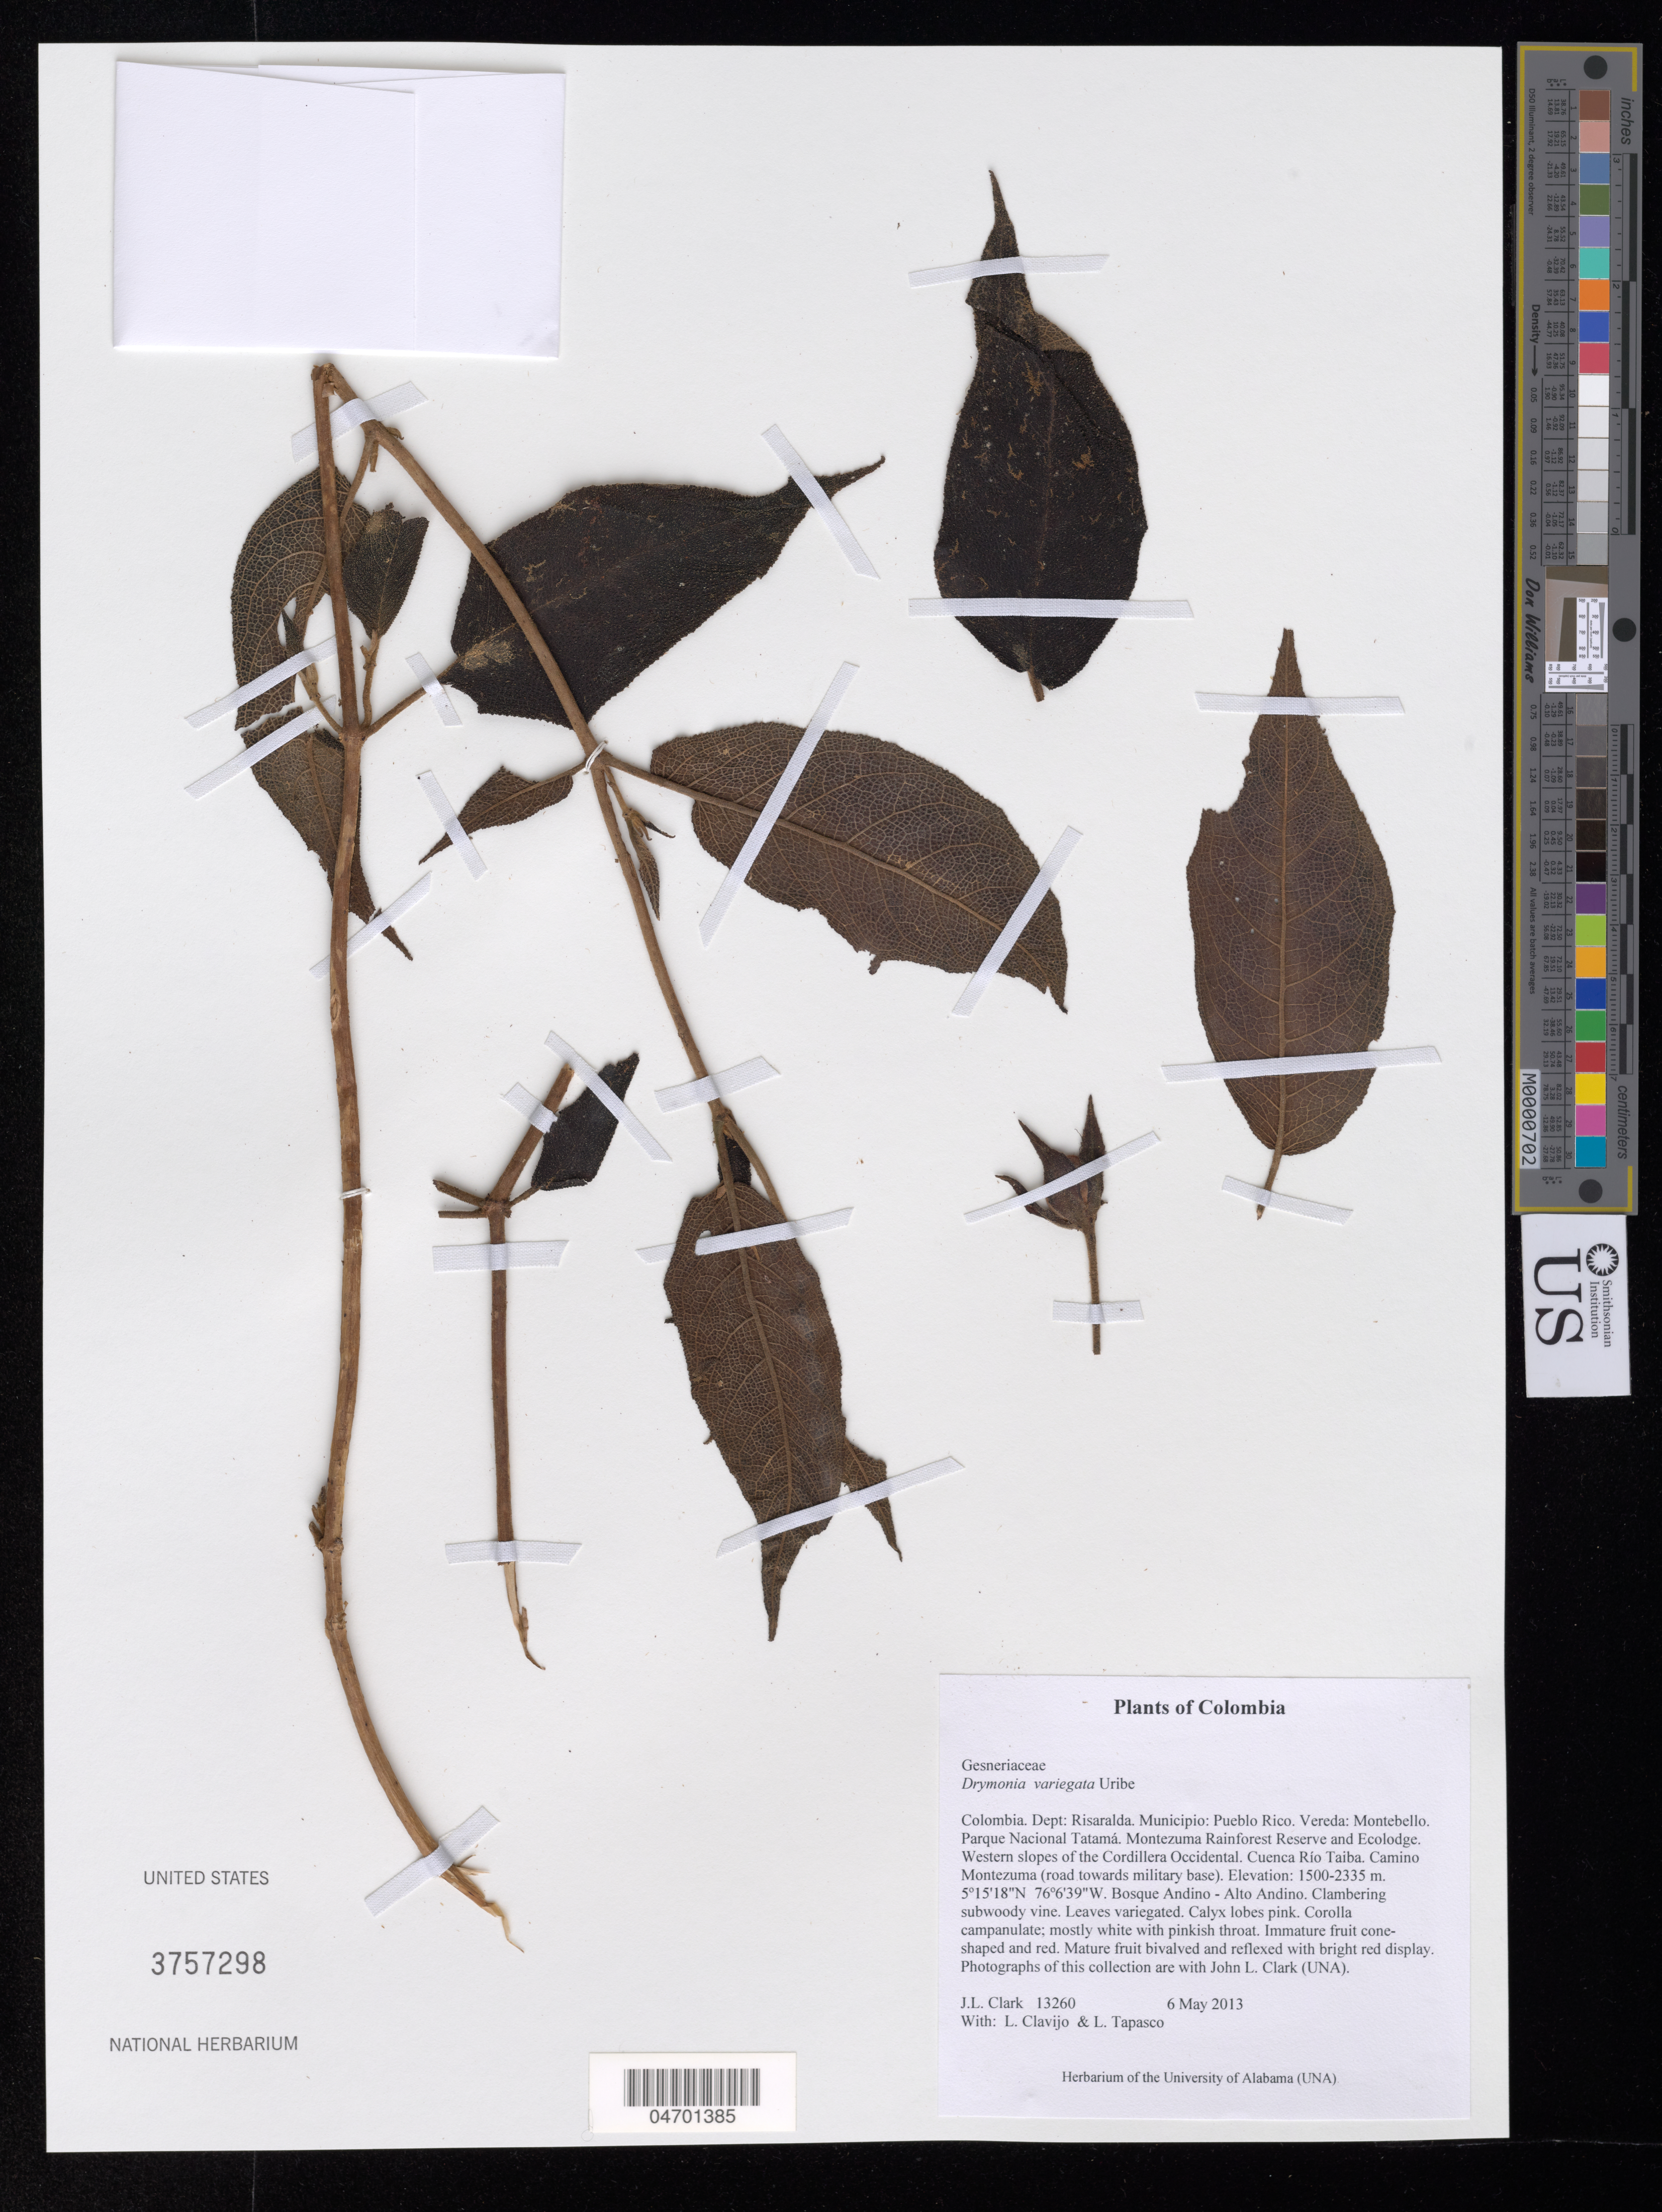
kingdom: Plantae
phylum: Tracheophyta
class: Magnoliopsida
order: Lamiales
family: Gesneriaceae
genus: Drymonia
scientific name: Drymonia variegata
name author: L. Uribe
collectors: J. L. Clark, L. Clavijo & D. Olstein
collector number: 13260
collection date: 2013-05-06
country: Colombia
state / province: Risaralda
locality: Dept: Risaralda. Municipio: Pueblo Rico. Vereda: Montebello. Parque Nacional Tatamá. Montezuma Rainforest Reserve and Ecolodge. Western slopes of the Cordillera Occidental. Cuenca Río Taiba. Camino Montezuma (road towards military base). Bosque Andino.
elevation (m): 1500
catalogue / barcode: US 3757298